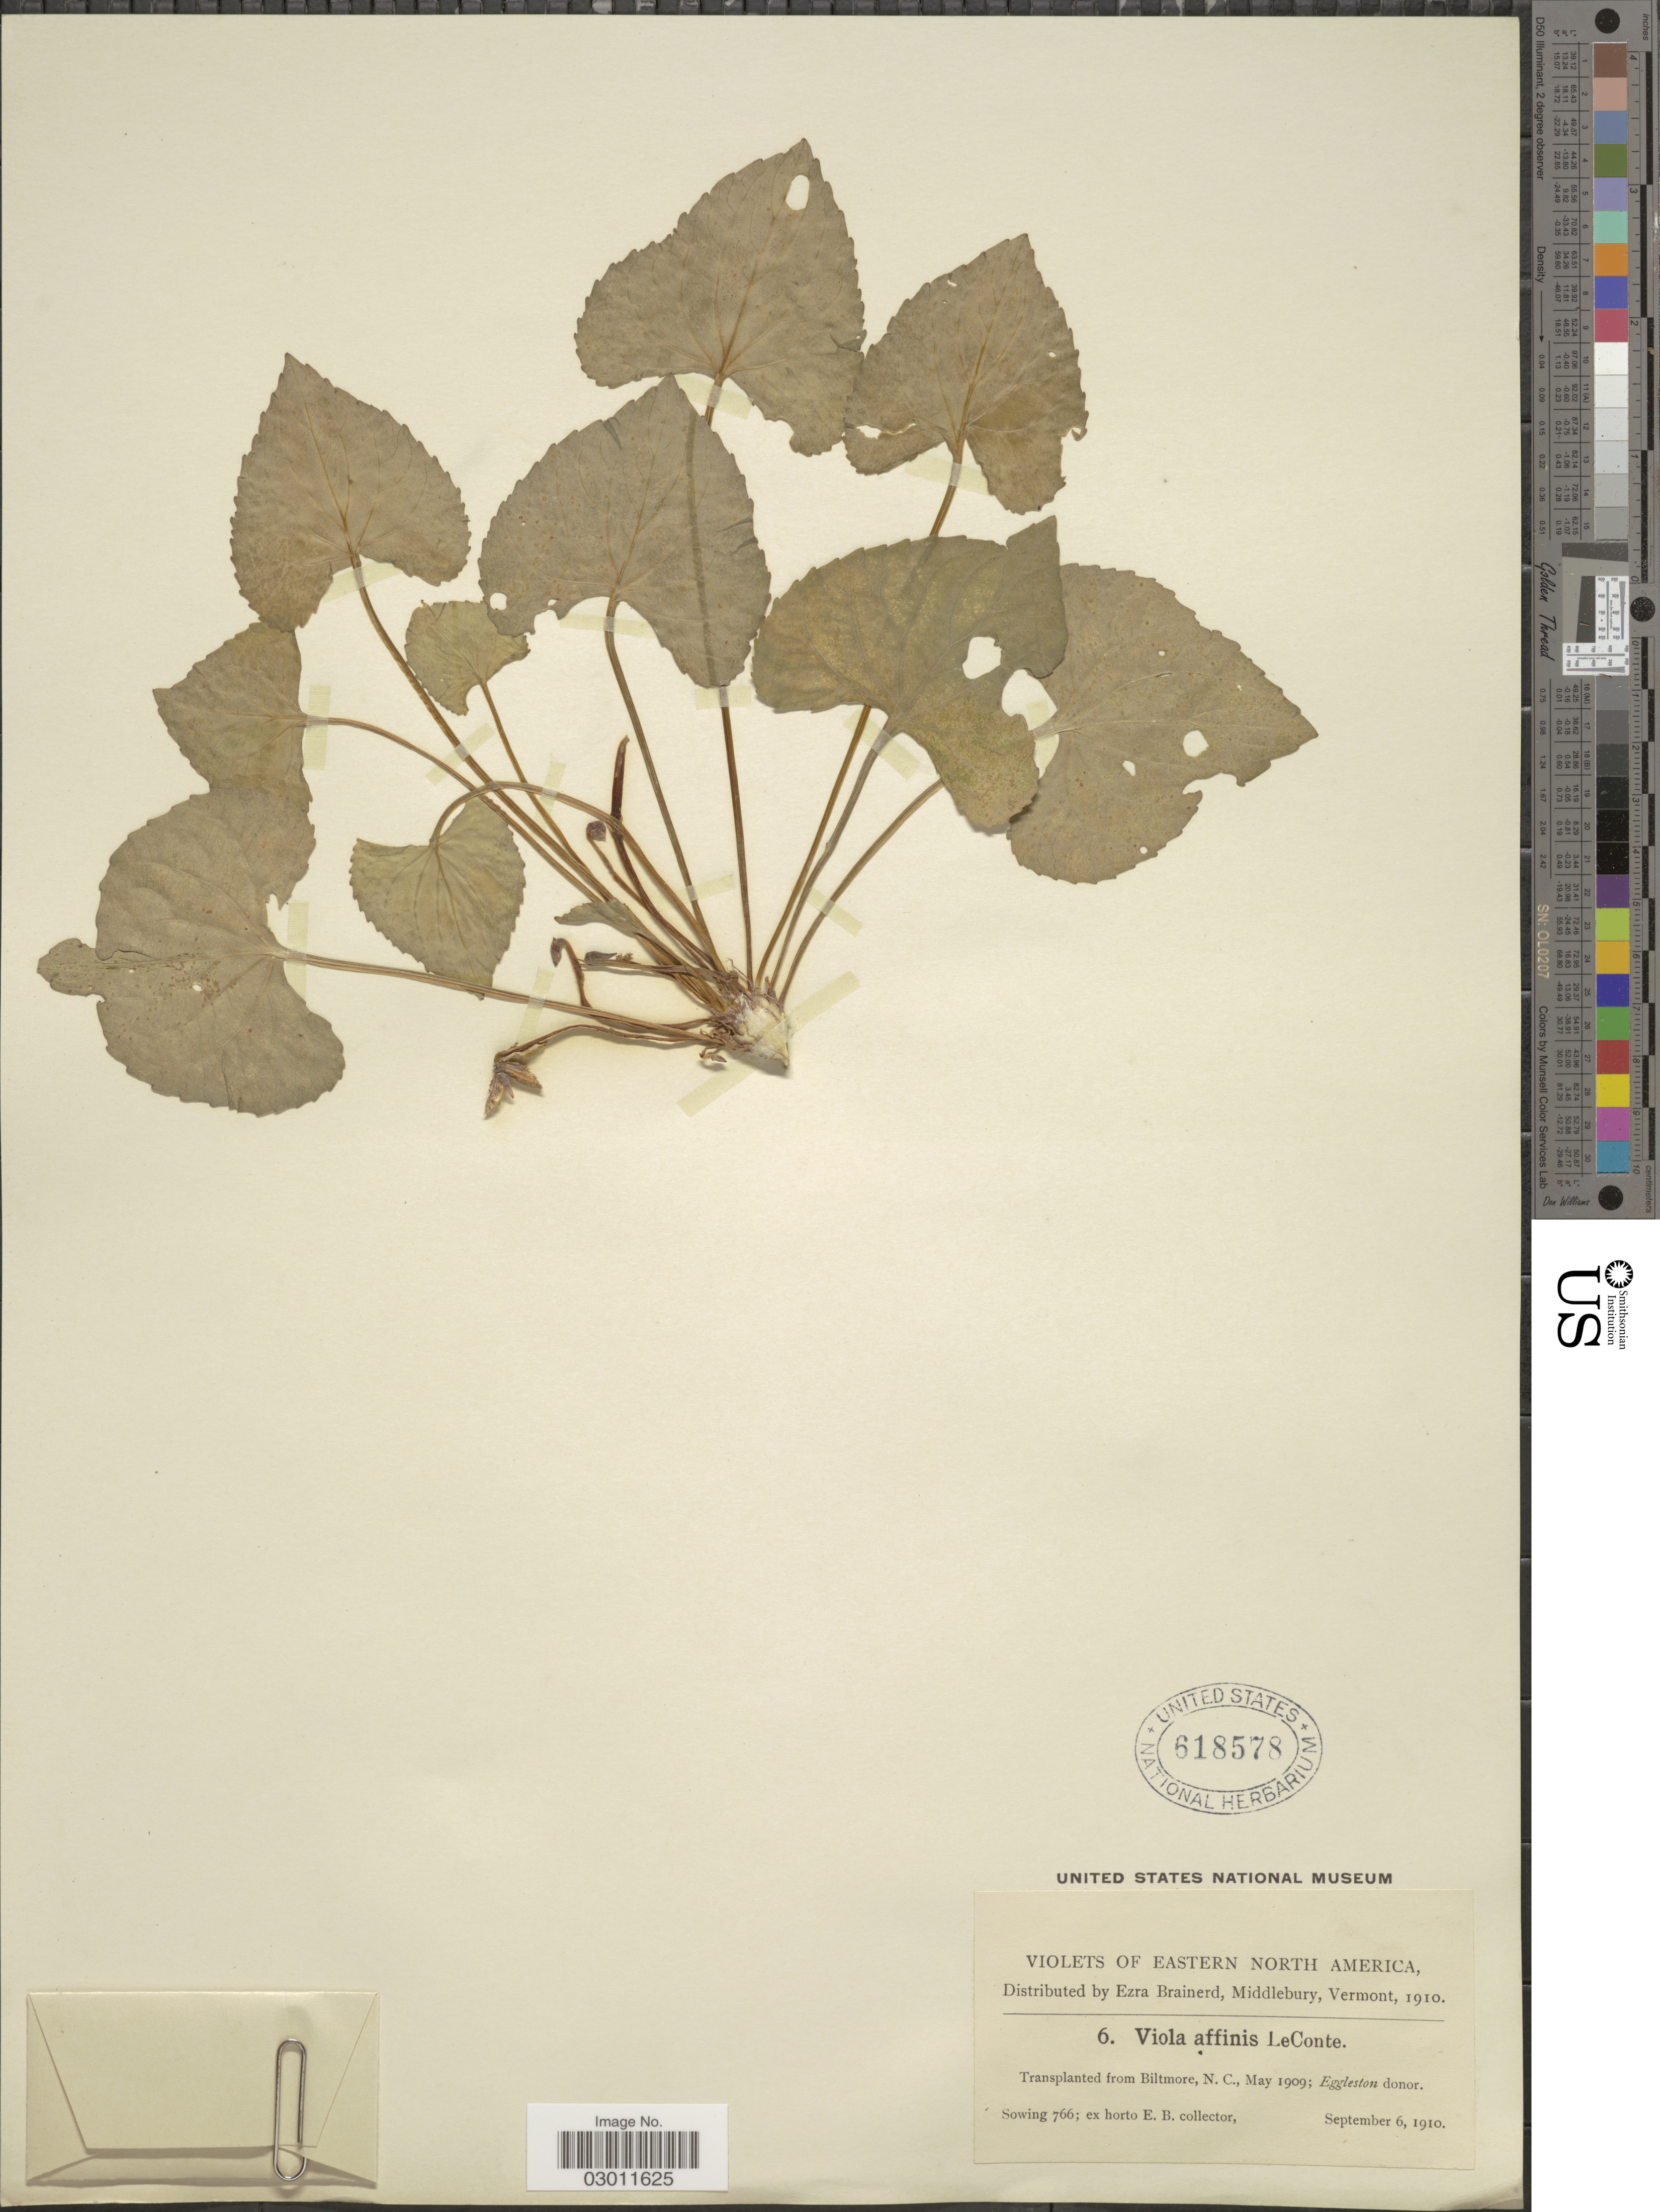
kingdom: Plantae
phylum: Tracheophyta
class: Magnoliopsida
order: Malpighiales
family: Violaceae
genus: Viola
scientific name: Viola affinis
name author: LeConte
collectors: ex herb. Ezra Brainerd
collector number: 6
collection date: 1910-09-06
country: United States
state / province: North Carolina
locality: Eastern North America. Transplanted from Biltmore, N. C.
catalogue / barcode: US 618578